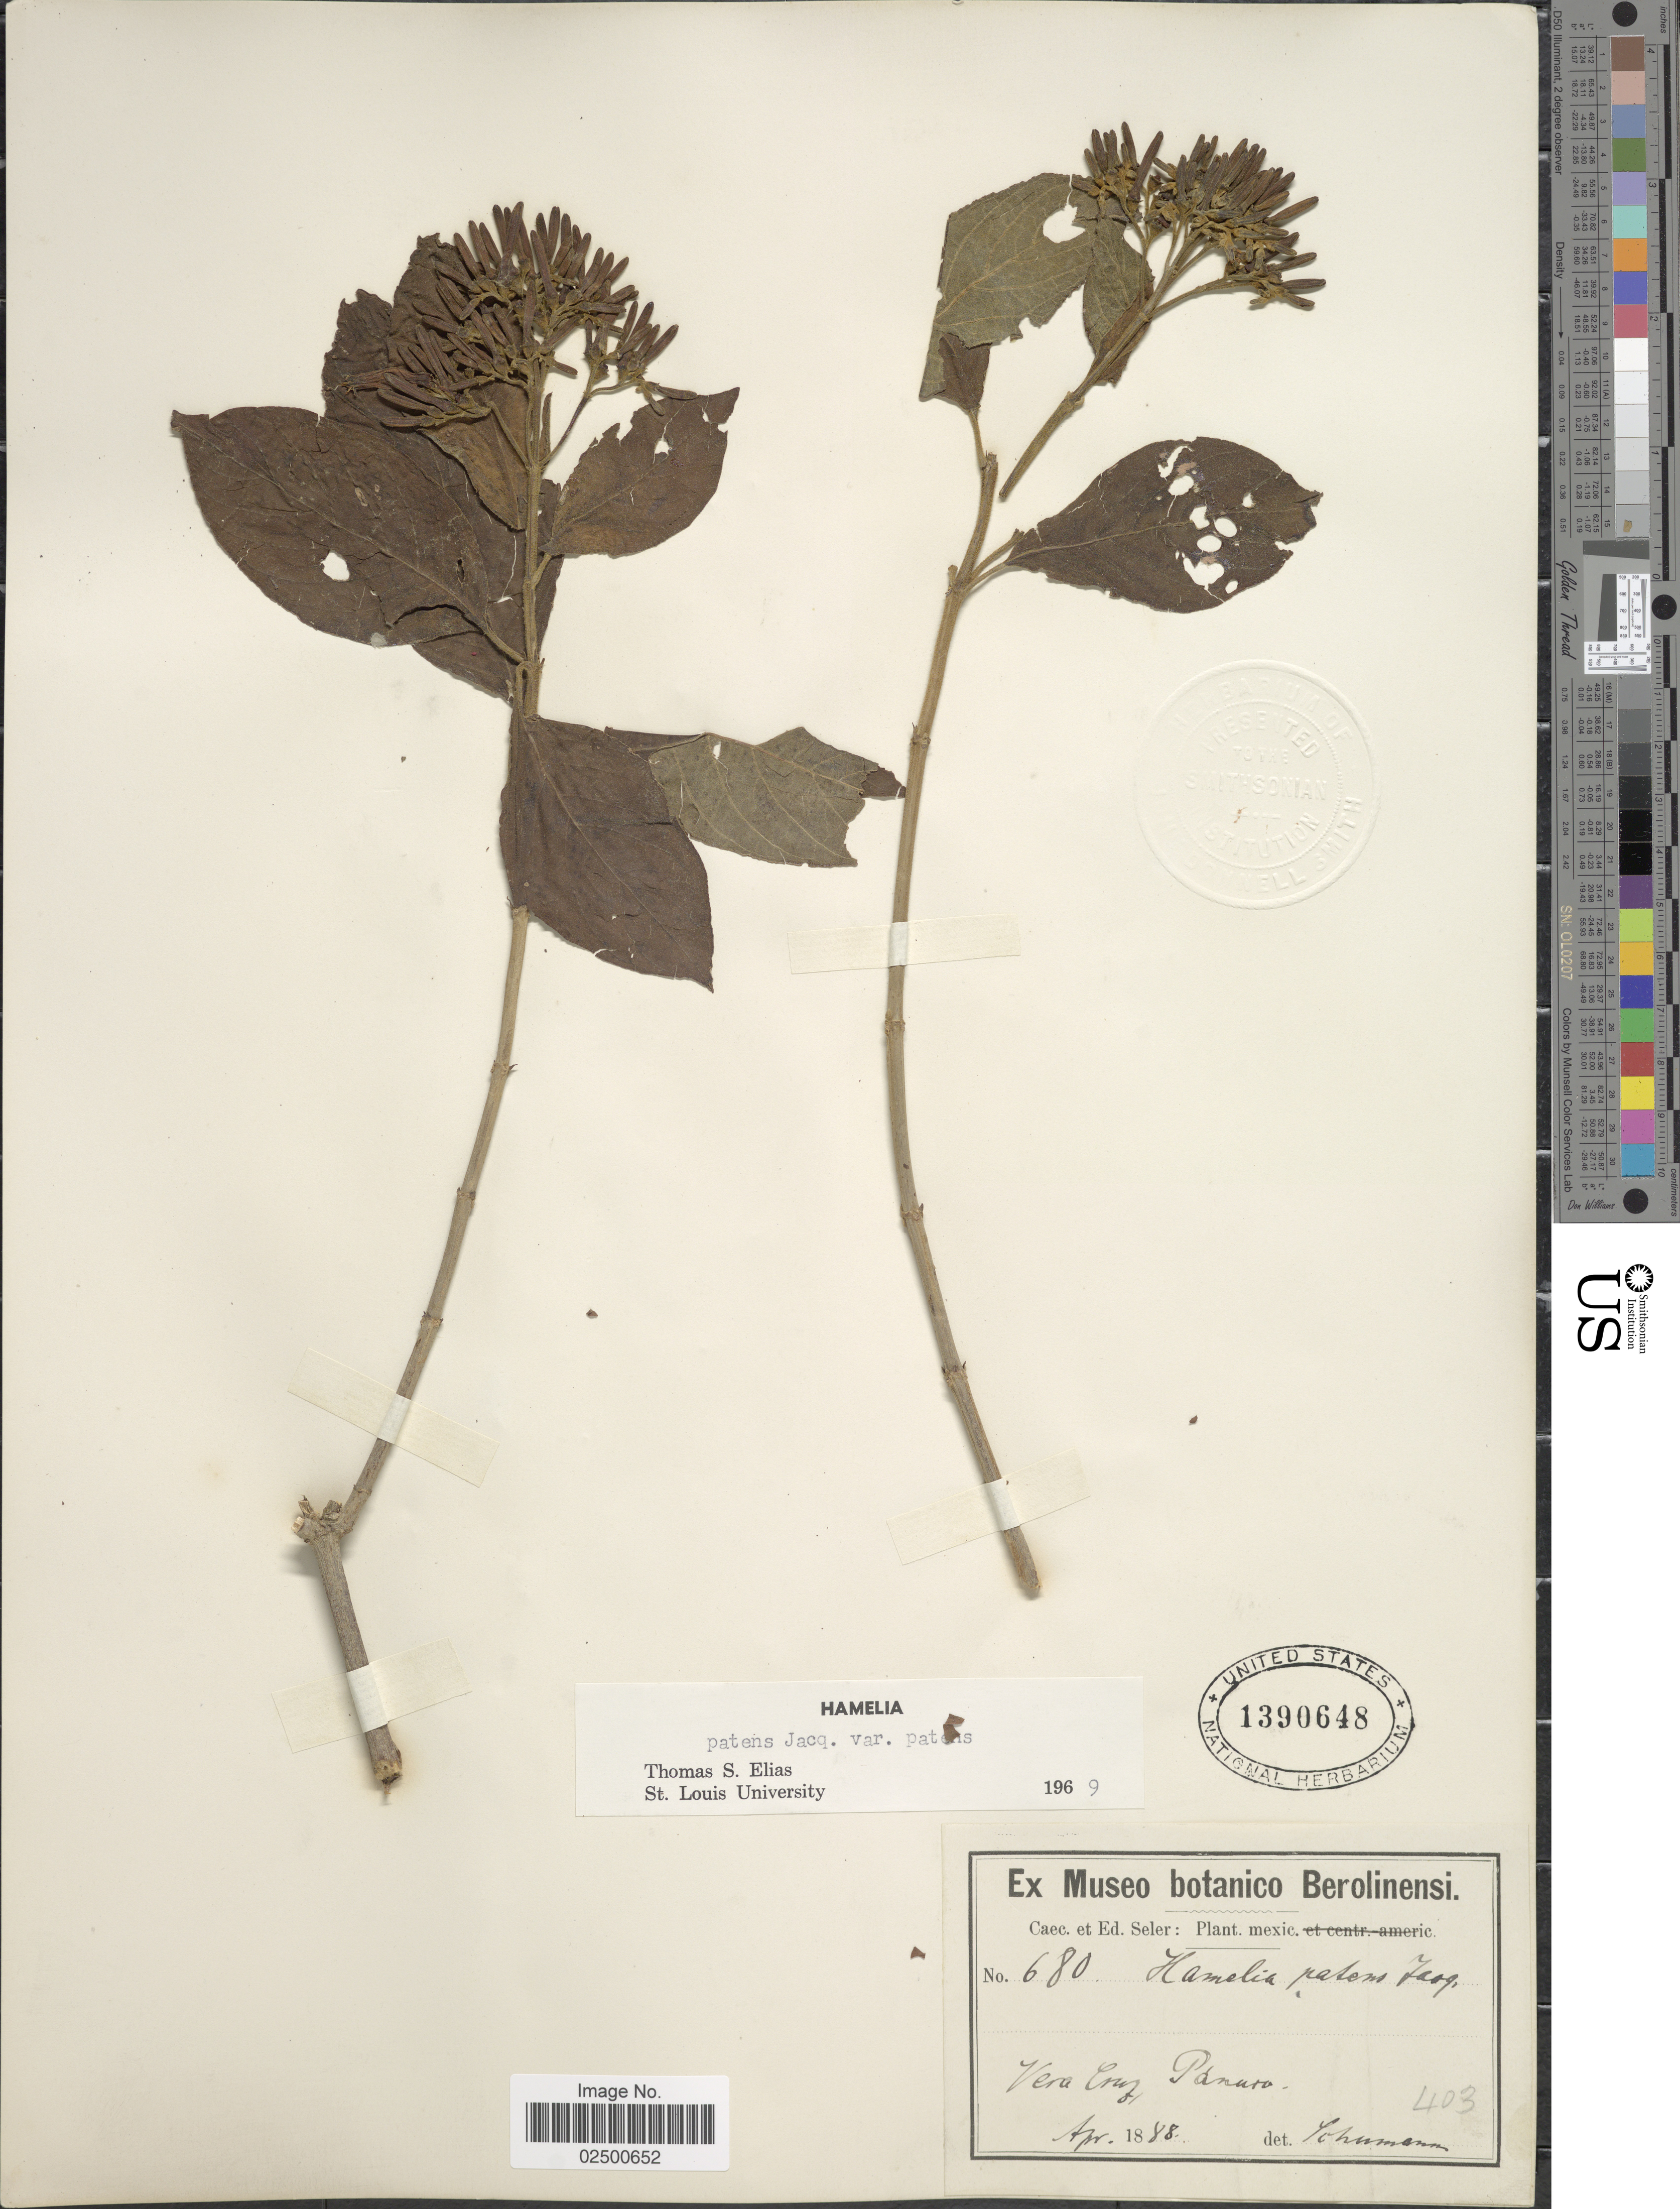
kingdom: Plantae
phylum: Tracheophyta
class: Magnoliopsida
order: Gentianales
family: Rubiaceae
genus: Hamelia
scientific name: Hamelia patens var. patens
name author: Jacq.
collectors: ex Caec. et Ed Seler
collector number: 680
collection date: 1888-04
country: Mexico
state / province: Veracruz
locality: Vera Cruz, Panaro.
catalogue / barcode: US 1390648